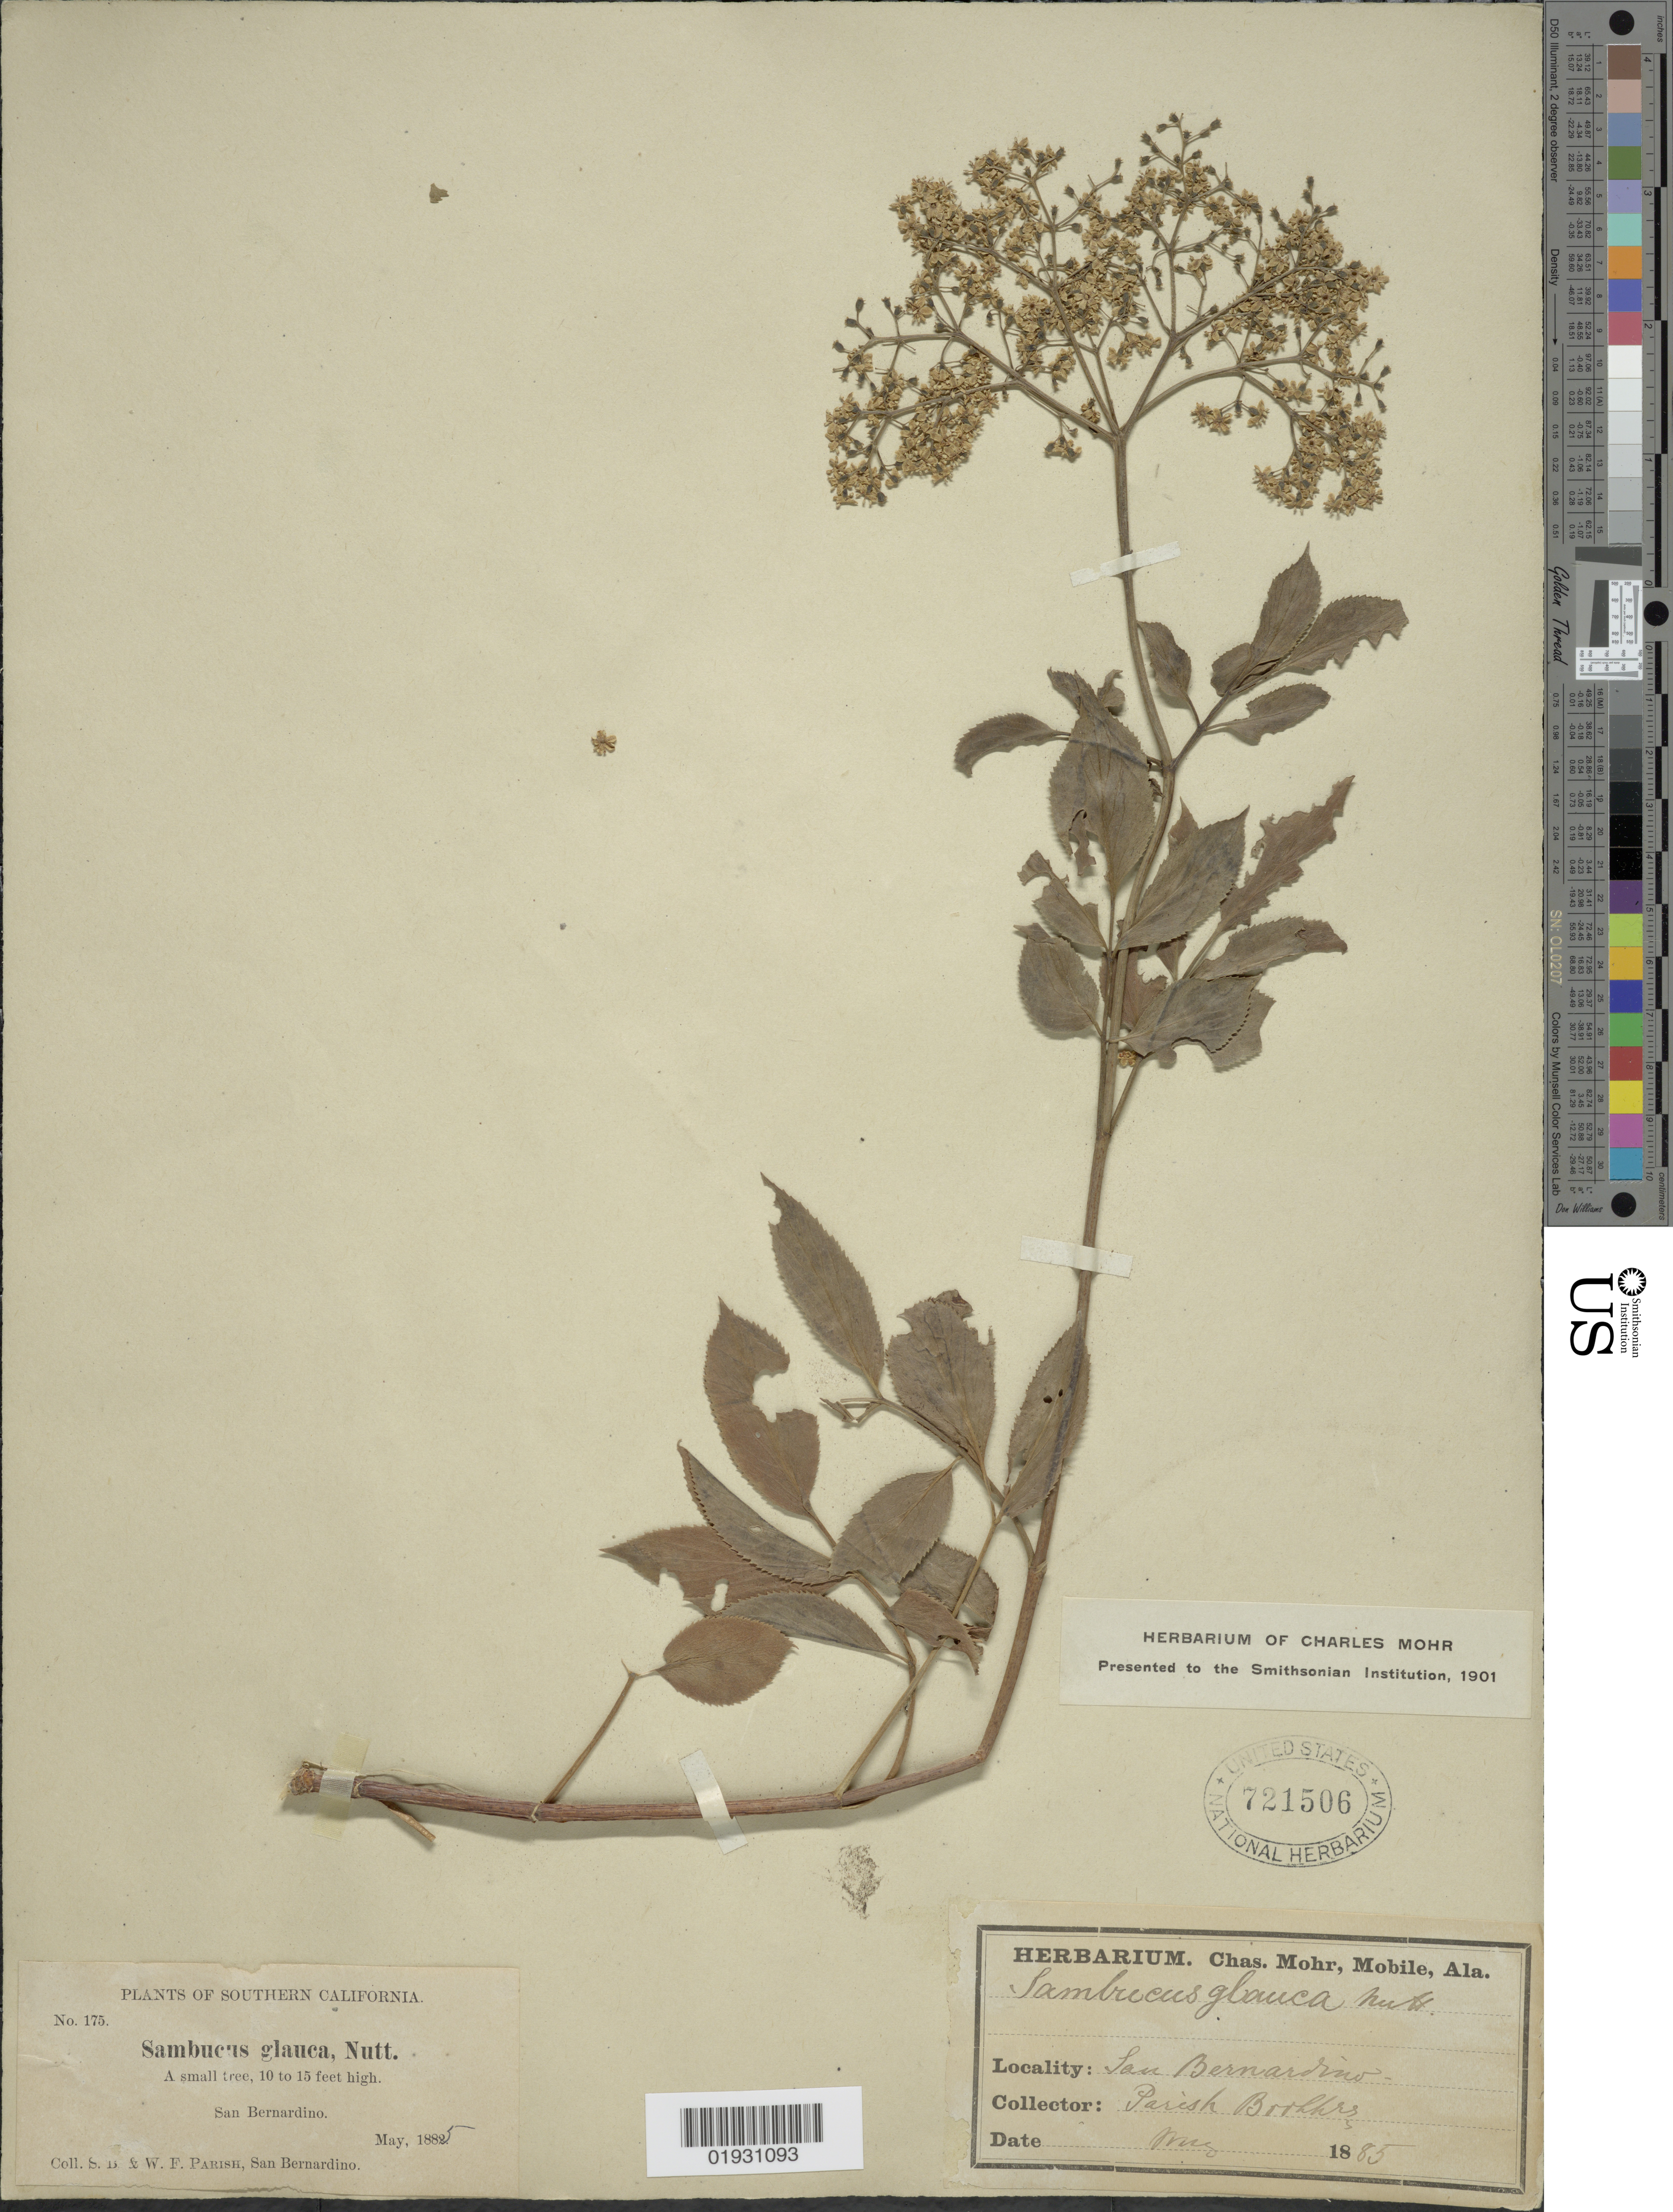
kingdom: Plantae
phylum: Tracheophyta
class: Magnoliopsida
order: Dipsacales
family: Viburnaceae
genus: Sambucus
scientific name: Sambucus mexicana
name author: C. Presl ex DC.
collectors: S. B. Parish & W. F. Parish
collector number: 175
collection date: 1885-05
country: United States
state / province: California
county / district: San Bernardino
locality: Southern California. San Bernardino.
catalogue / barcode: US 721506